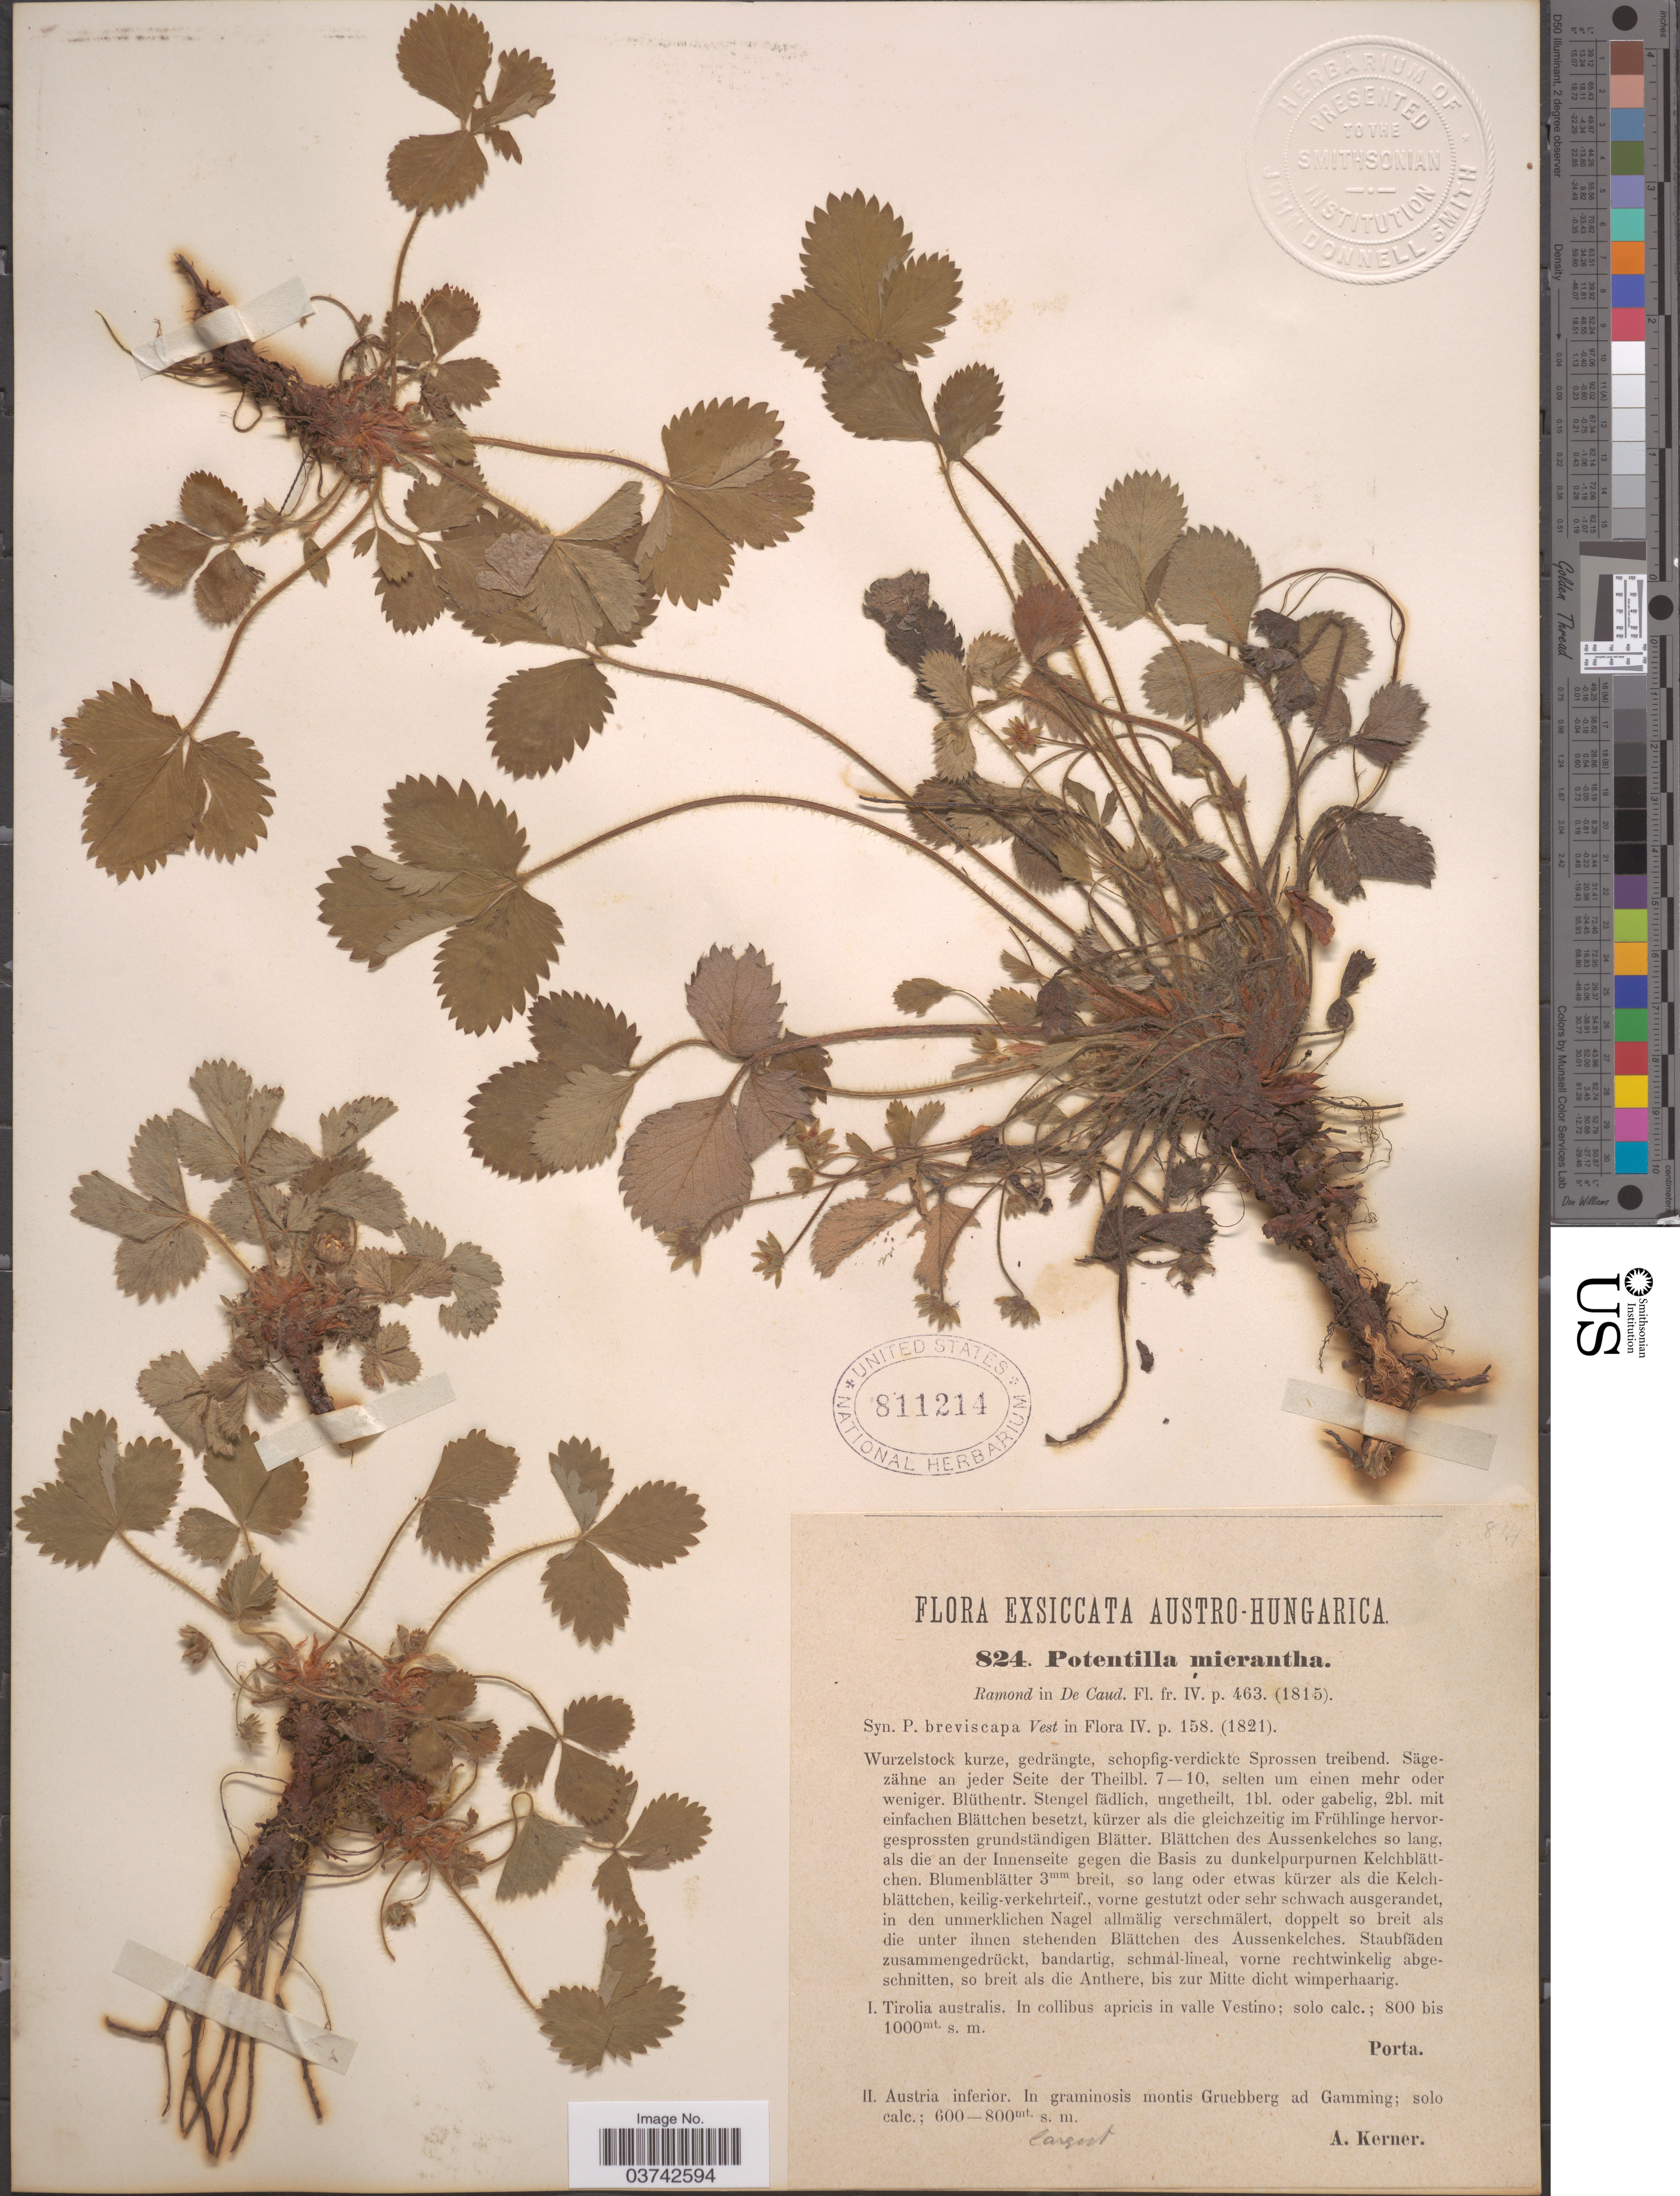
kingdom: Plantae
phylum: Tracheophyta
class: Magnoliopsida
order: Rosales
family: Rosaceae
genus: Potentilla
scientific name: Potentilla micrantha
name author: Ramond ex DC.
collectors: -- Porta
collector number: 824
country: Italy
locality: Austro-Hungarica. Tirolia australis. In collibus apricis in valle Vestino.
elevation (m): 800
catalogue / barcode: US 811214